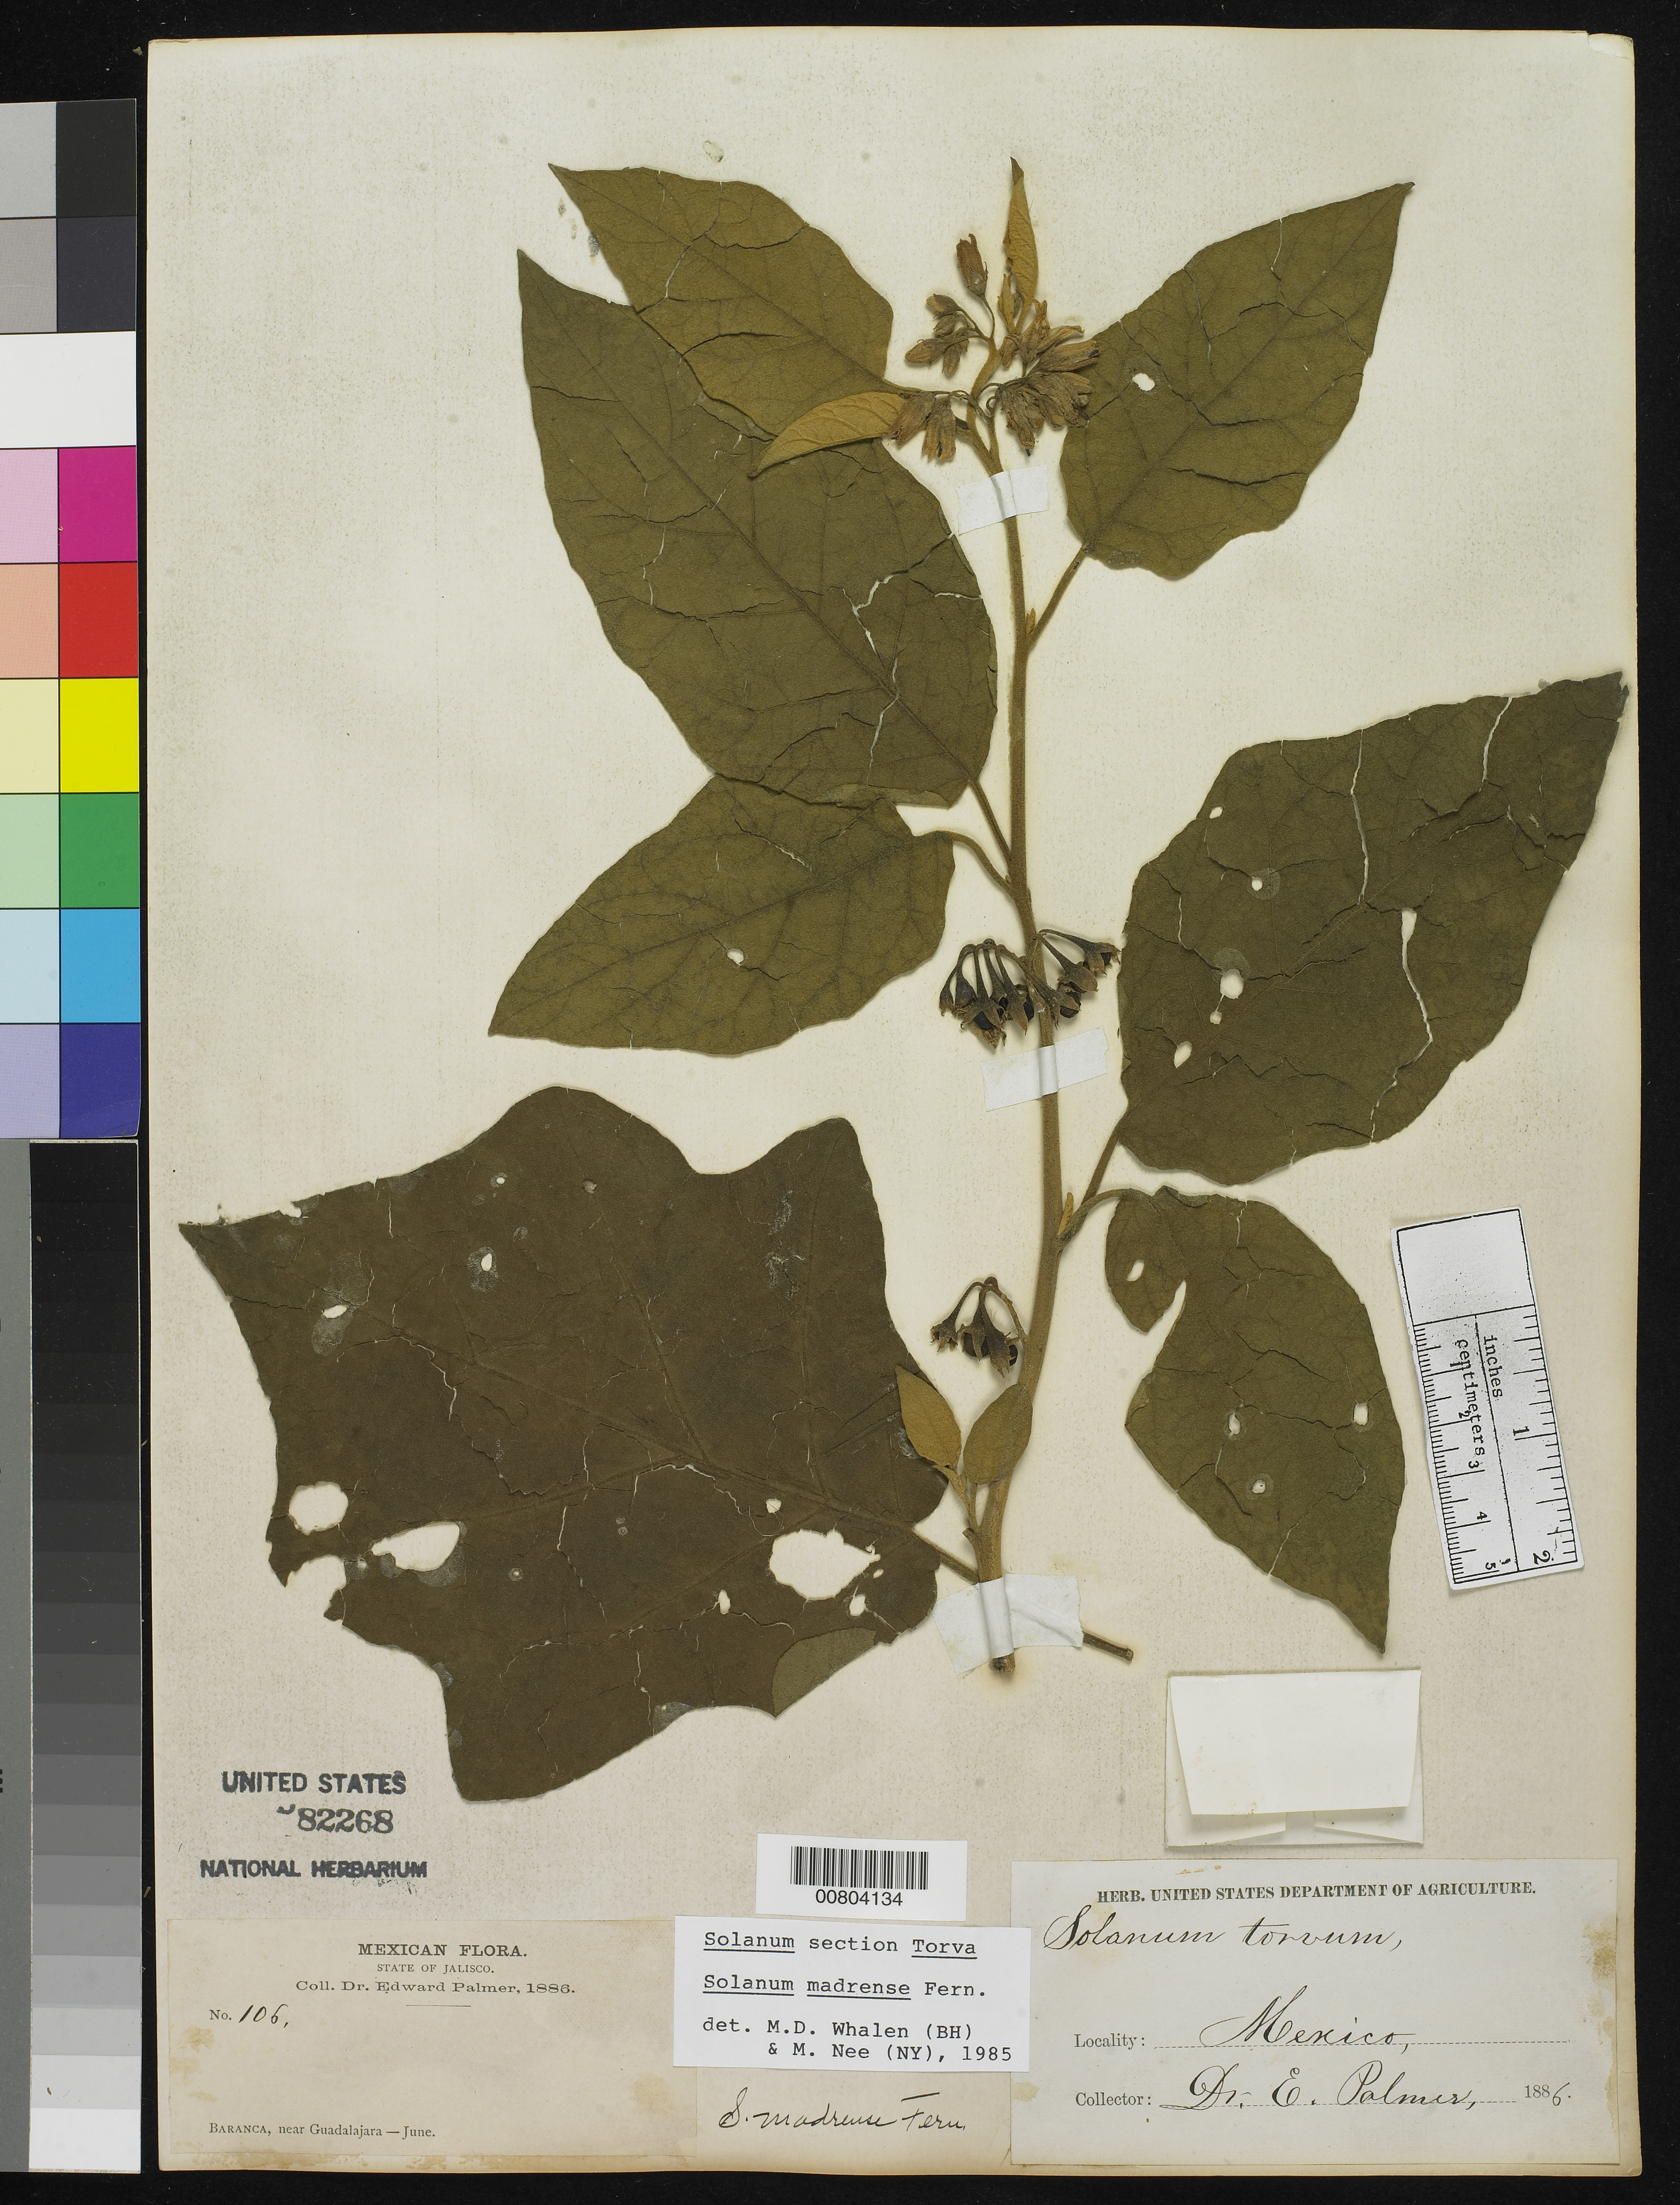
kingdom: Plantae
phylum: Tracheophyta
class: Magnoliopsida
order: Solanales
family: Solanaceae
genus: Solanum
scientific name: Solanum madrense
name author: Fernald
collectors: E. Palmer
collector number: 106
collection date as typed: Jun 1886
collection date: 1886-06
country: Mexico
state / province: Jalisco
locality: Barranca, near Guadalajara, Jalisco.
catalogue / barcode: US 82268